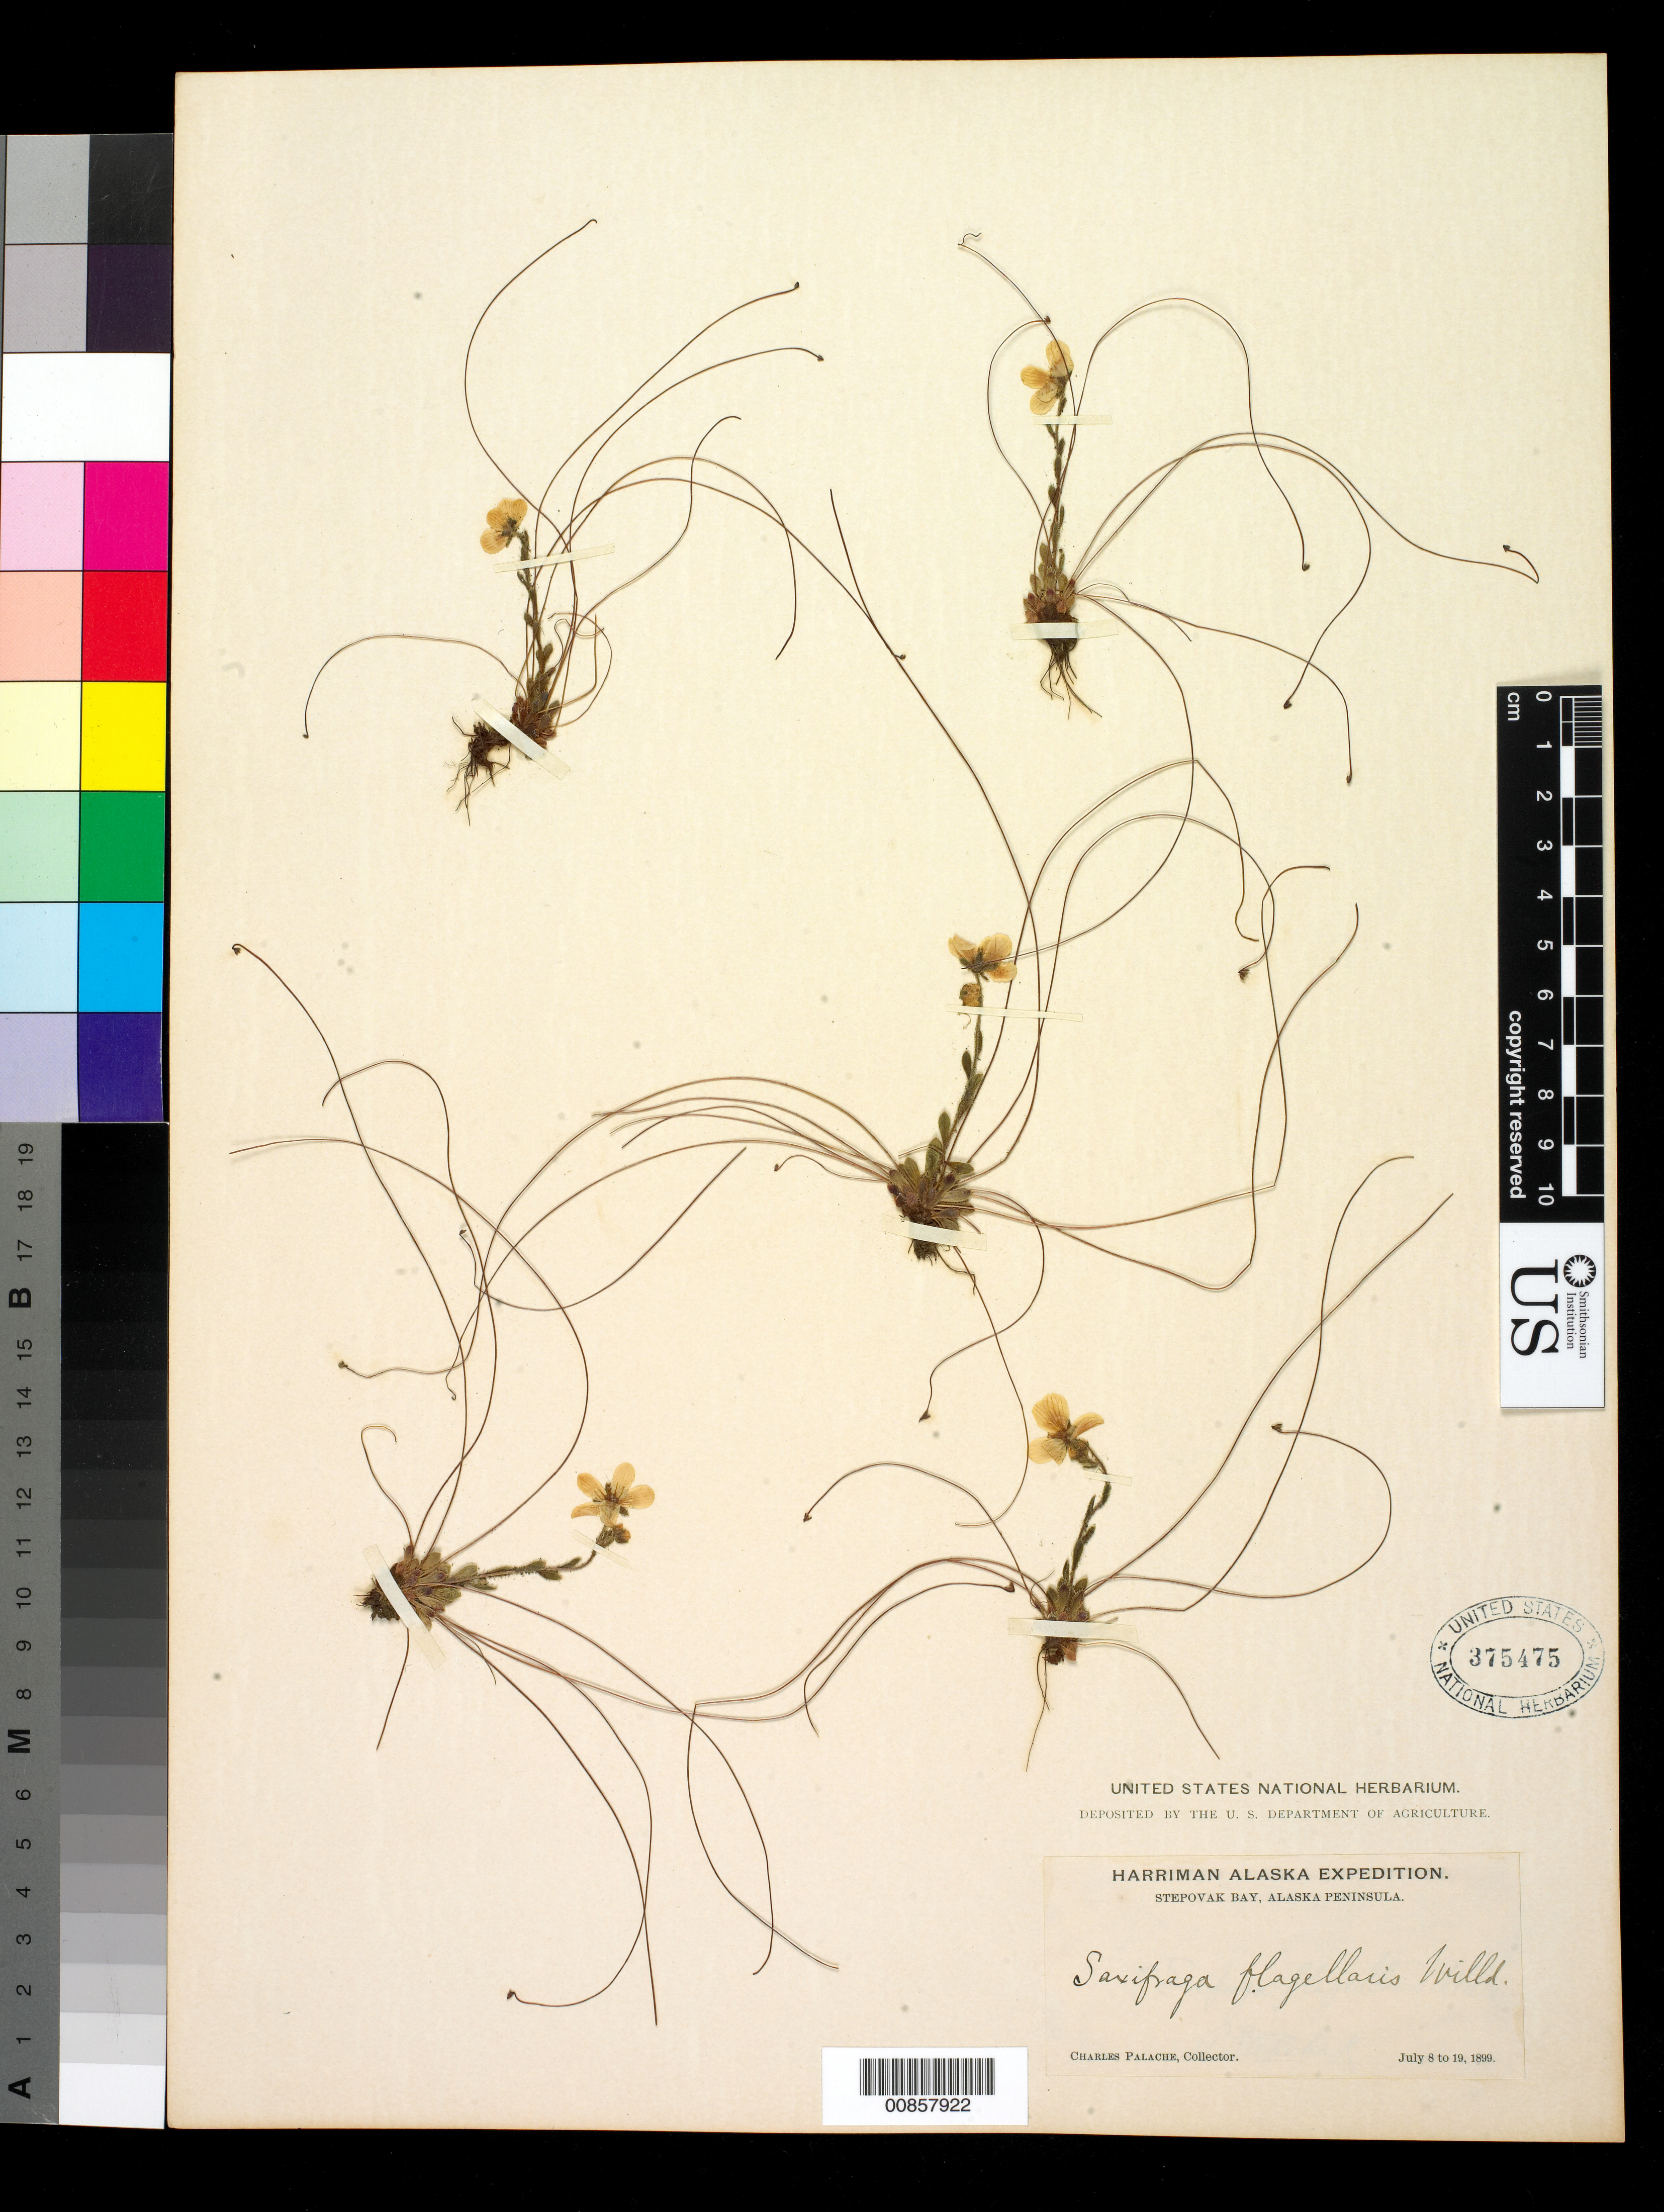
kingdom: Plantae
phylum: Tracheophyta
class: Magnoliopsida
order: Saxifragales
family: Saxifragaceae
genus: Saxifraga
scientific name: Saxifraga flagellaris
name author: Willd. ex Sternb.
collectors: C. Palache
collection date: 1899-07-08/1899-07-19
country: United States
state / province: Alaska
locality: Stepovak Bay, Alaska Peninsula.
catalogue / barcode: US 375475